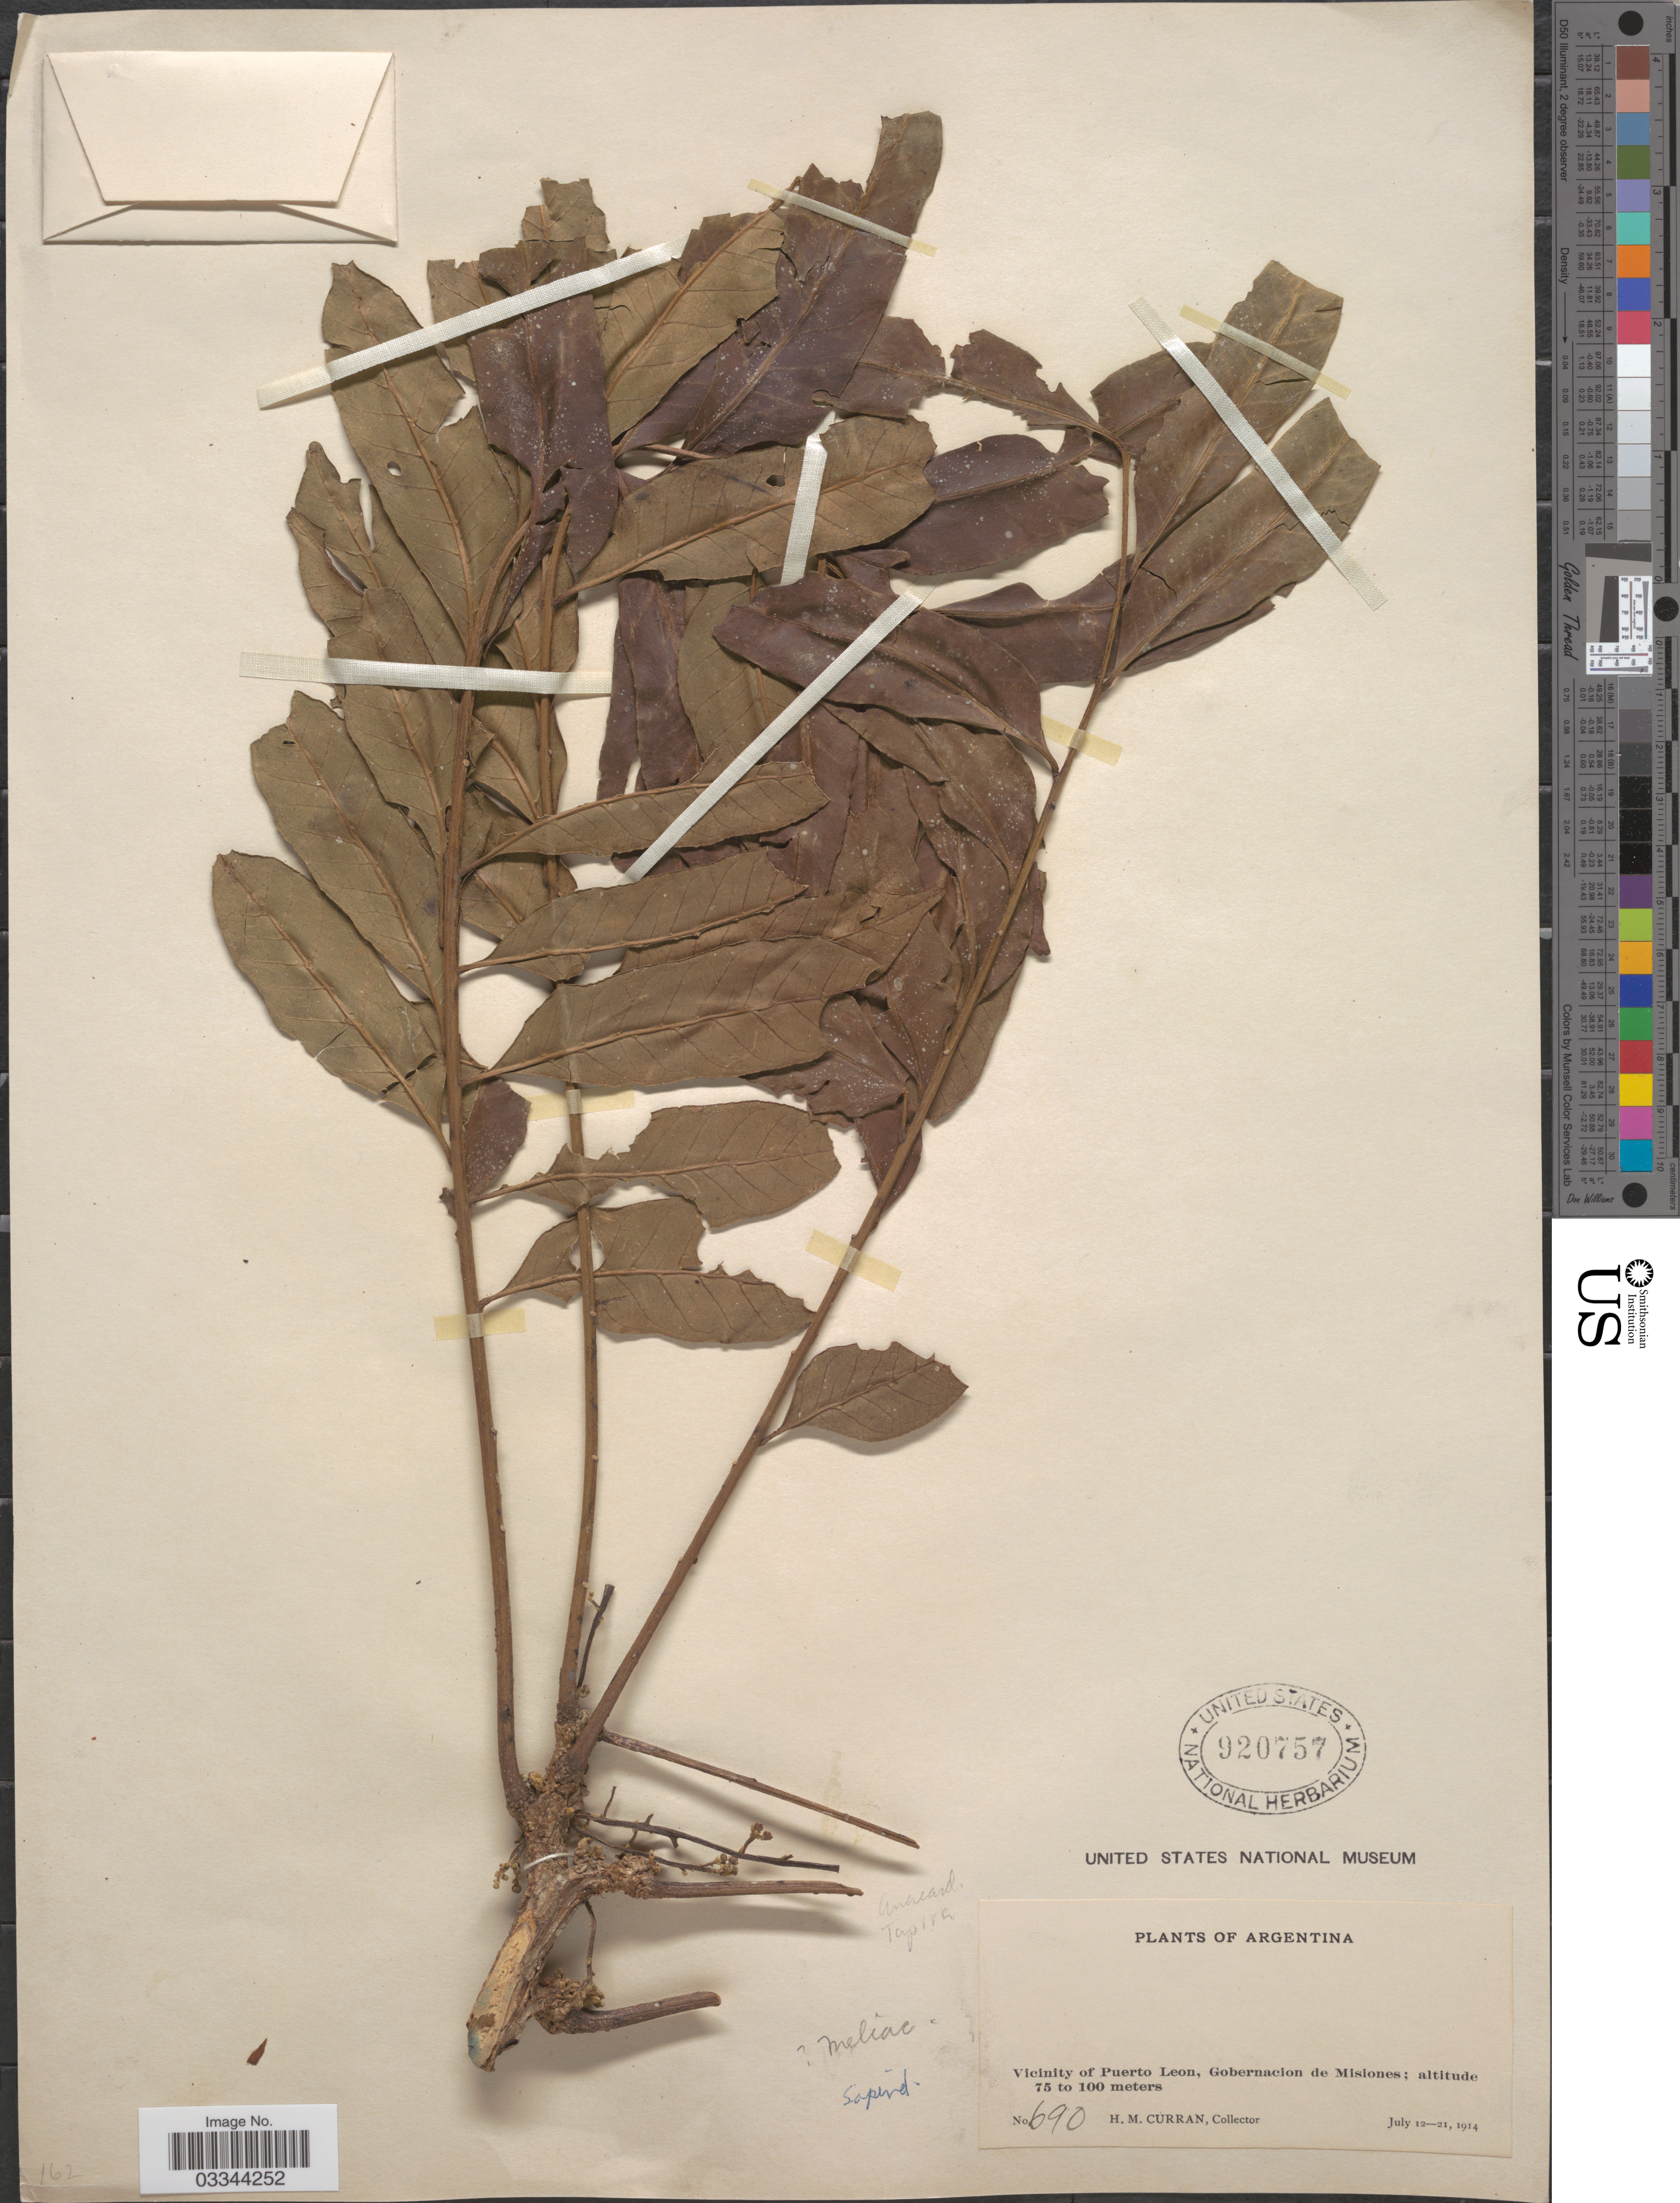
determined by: Mitchell, J. D.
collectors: H. M. Curran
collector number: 690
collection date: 1914-07-12/1914-07-21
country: Argentina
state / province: Misiones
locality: Vicinity of Puerto Leon, Gobernacion de Misiones.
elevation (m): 75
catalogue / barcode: US 920757